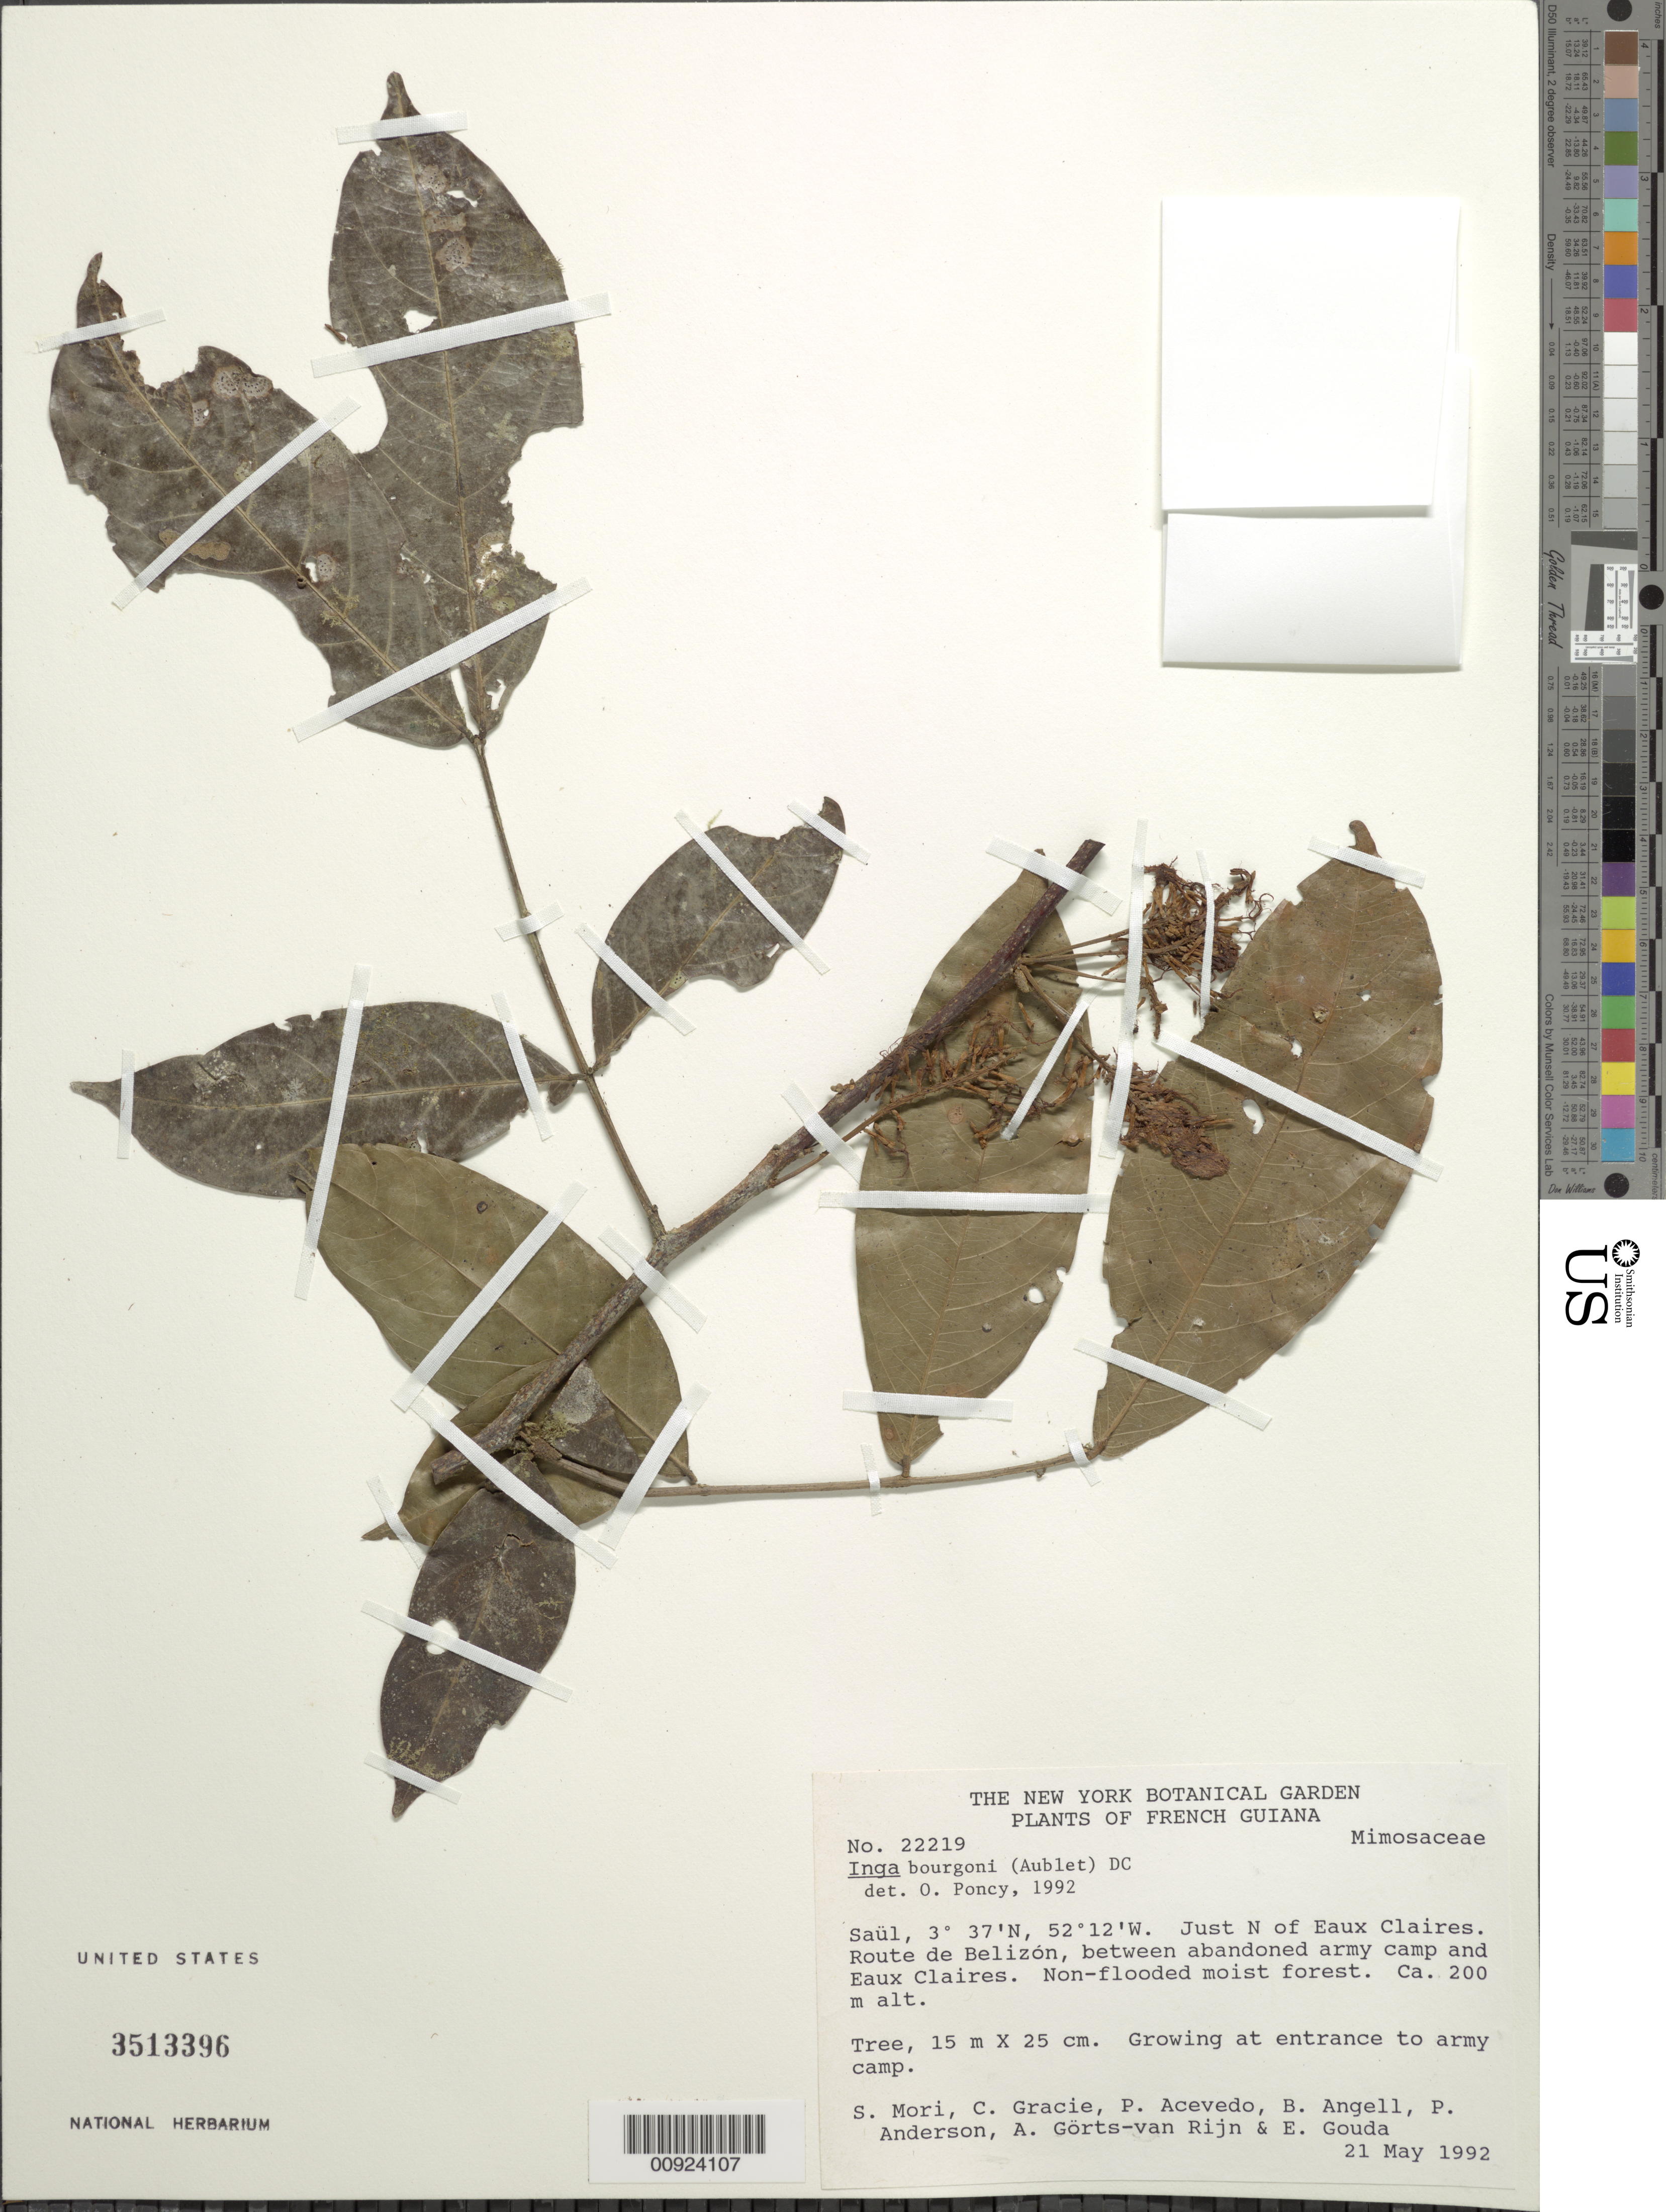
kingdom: Plantae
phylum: Tracheophyta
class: Magnoliopsida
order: Fabales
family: Fabaceae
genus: Inga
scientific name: Inga bourgoni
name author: (Aubl.) DC.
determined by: Poncy, O.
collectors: S. Mori, C. A. Gracie, P. Acevedo-Rodr., Bobbi Angell, P. Anderson, A. .R. A. Görts-van Rijn & E. J. Gouda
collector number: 22219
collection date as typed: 21-May-92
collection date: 1992-05-21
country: French Guiana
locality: Saül, just N of Eaux Claires, Route de Belizón, between abandoned army camp and Eaux Claires; growing at entrnace to army camp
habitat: Non-flooded moist forest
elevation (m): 200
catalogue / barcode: US 3513396